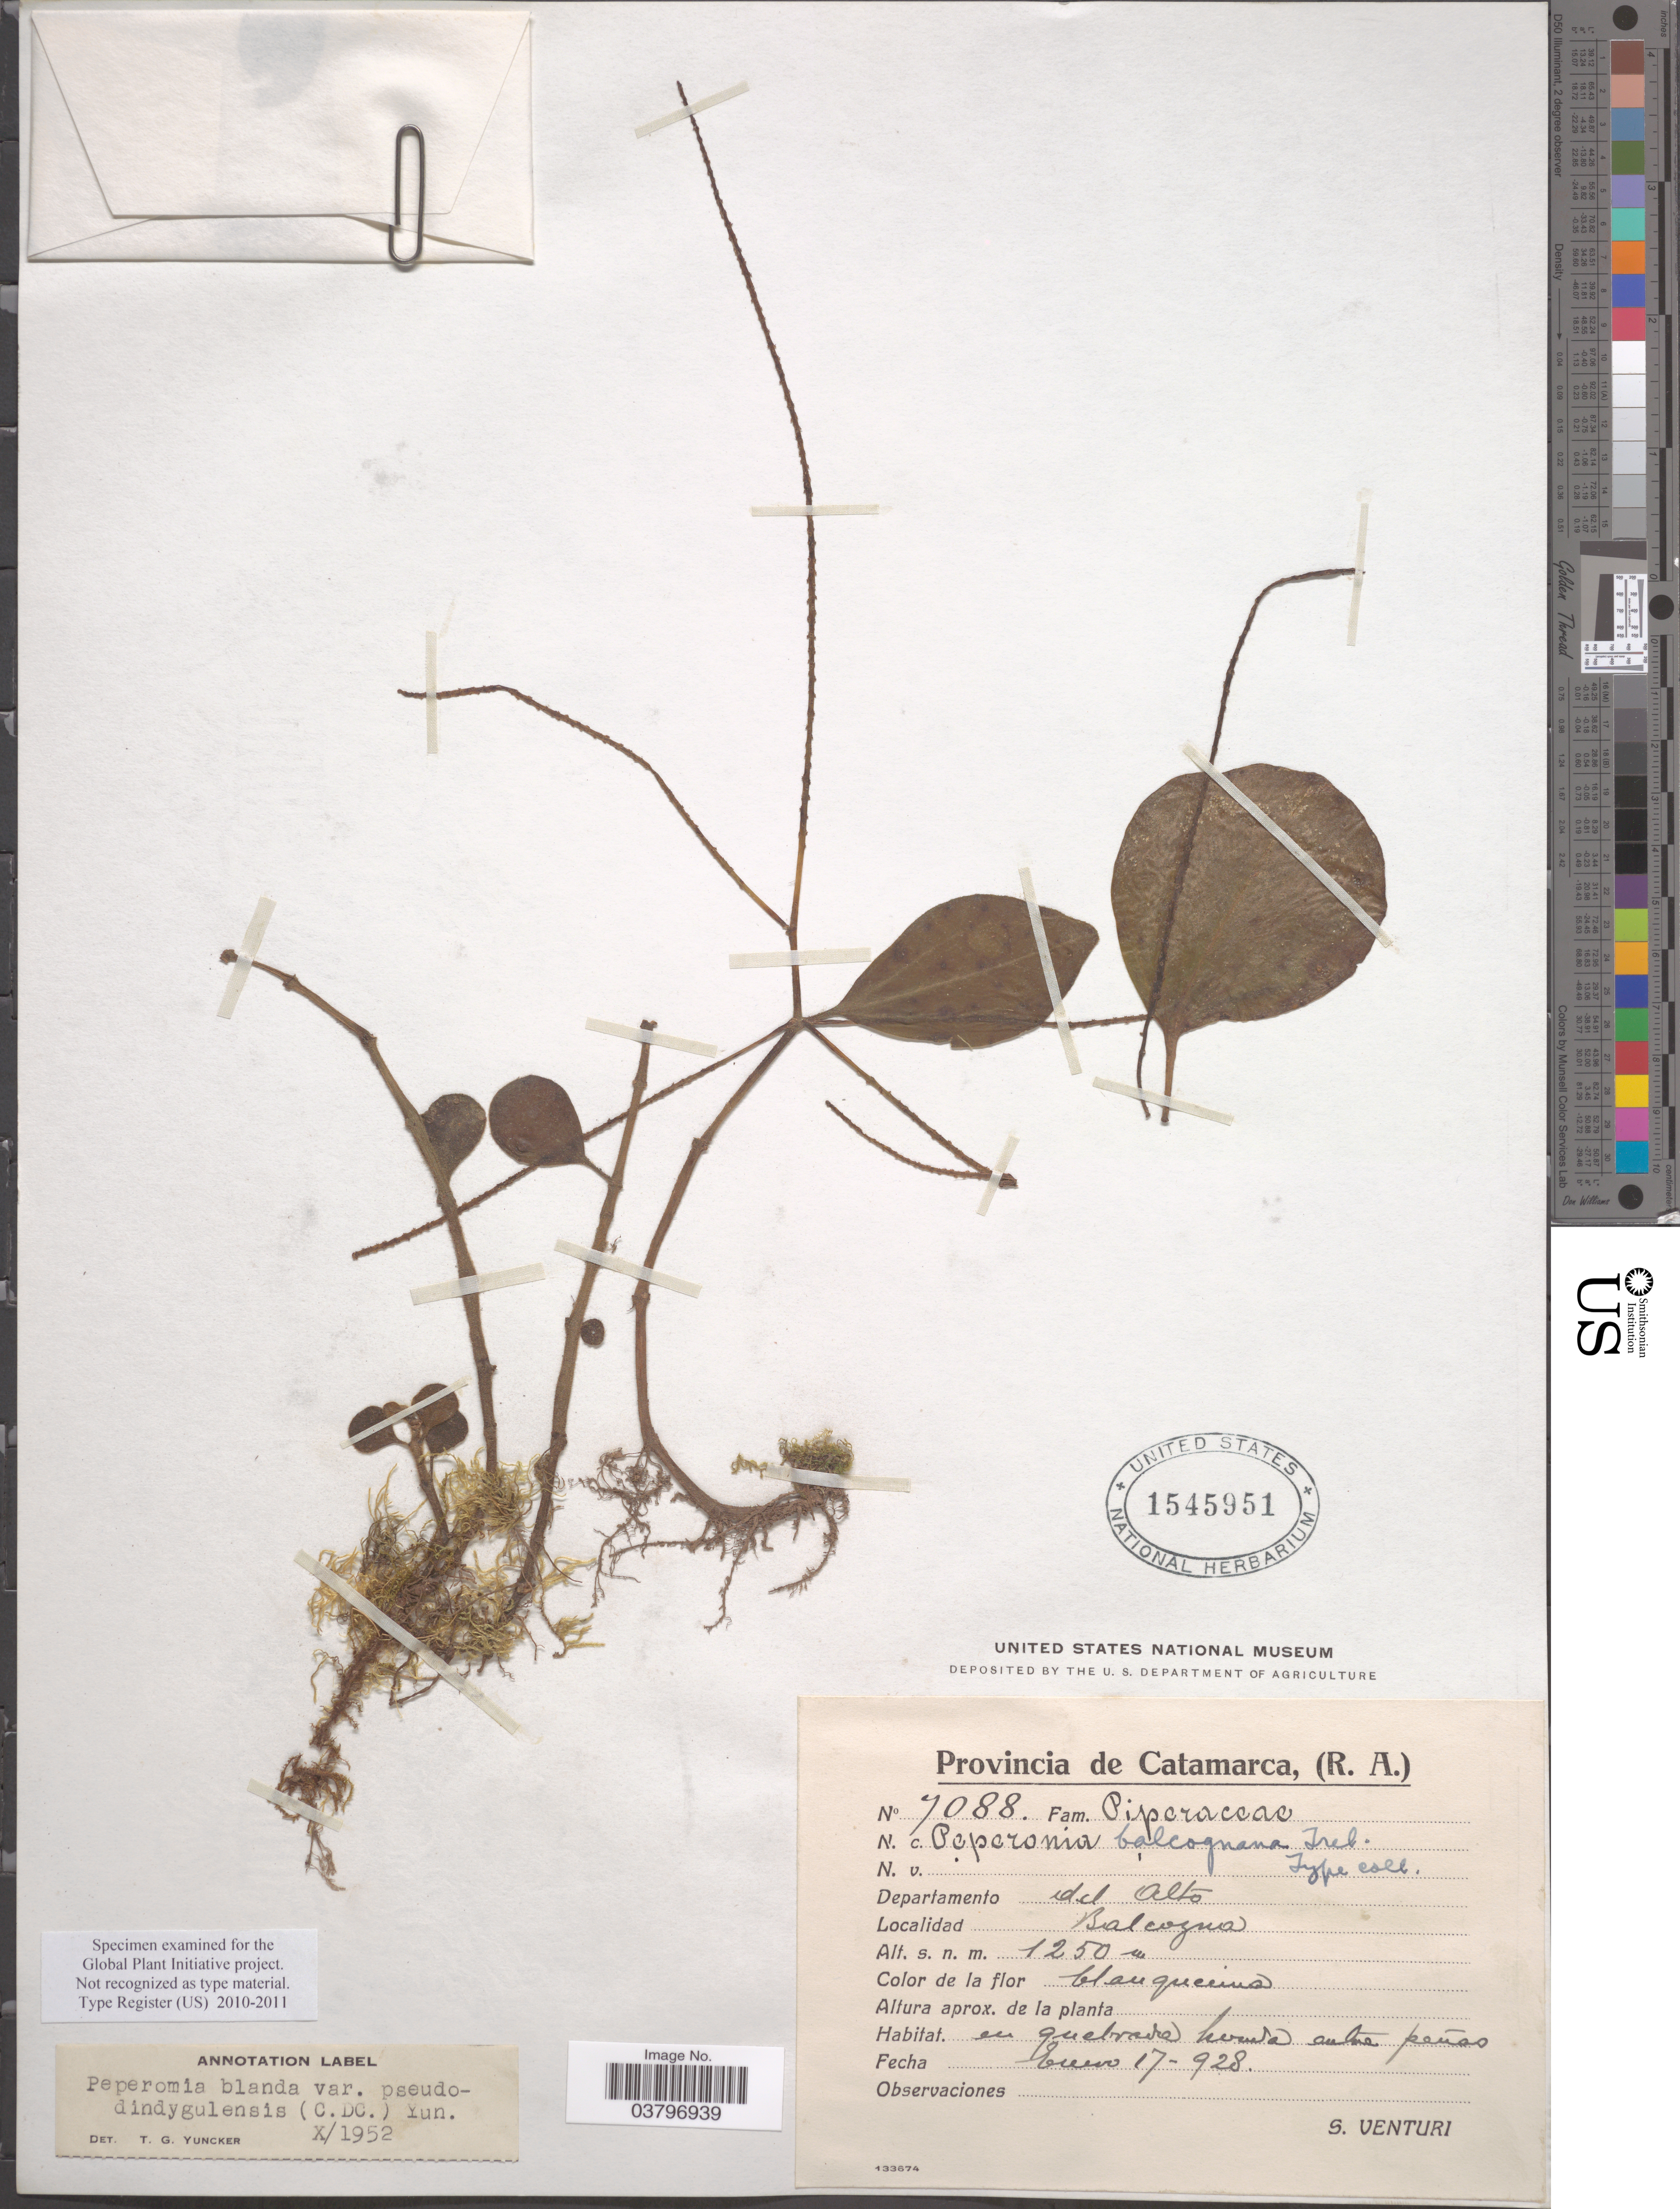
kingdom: Plantae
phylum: Tracheophyta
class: Magnoliopsida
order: Piperales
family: Piperaceae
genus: Peperomia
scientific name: Peperomia blanda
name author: (Jacq.) Kunth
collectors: S. Venturi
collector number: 7088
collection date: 1928-01-17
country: Argentina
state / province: Catamarca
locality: Departamento El Alto. Balcozna.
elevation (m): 1250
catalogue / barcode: US 1545951